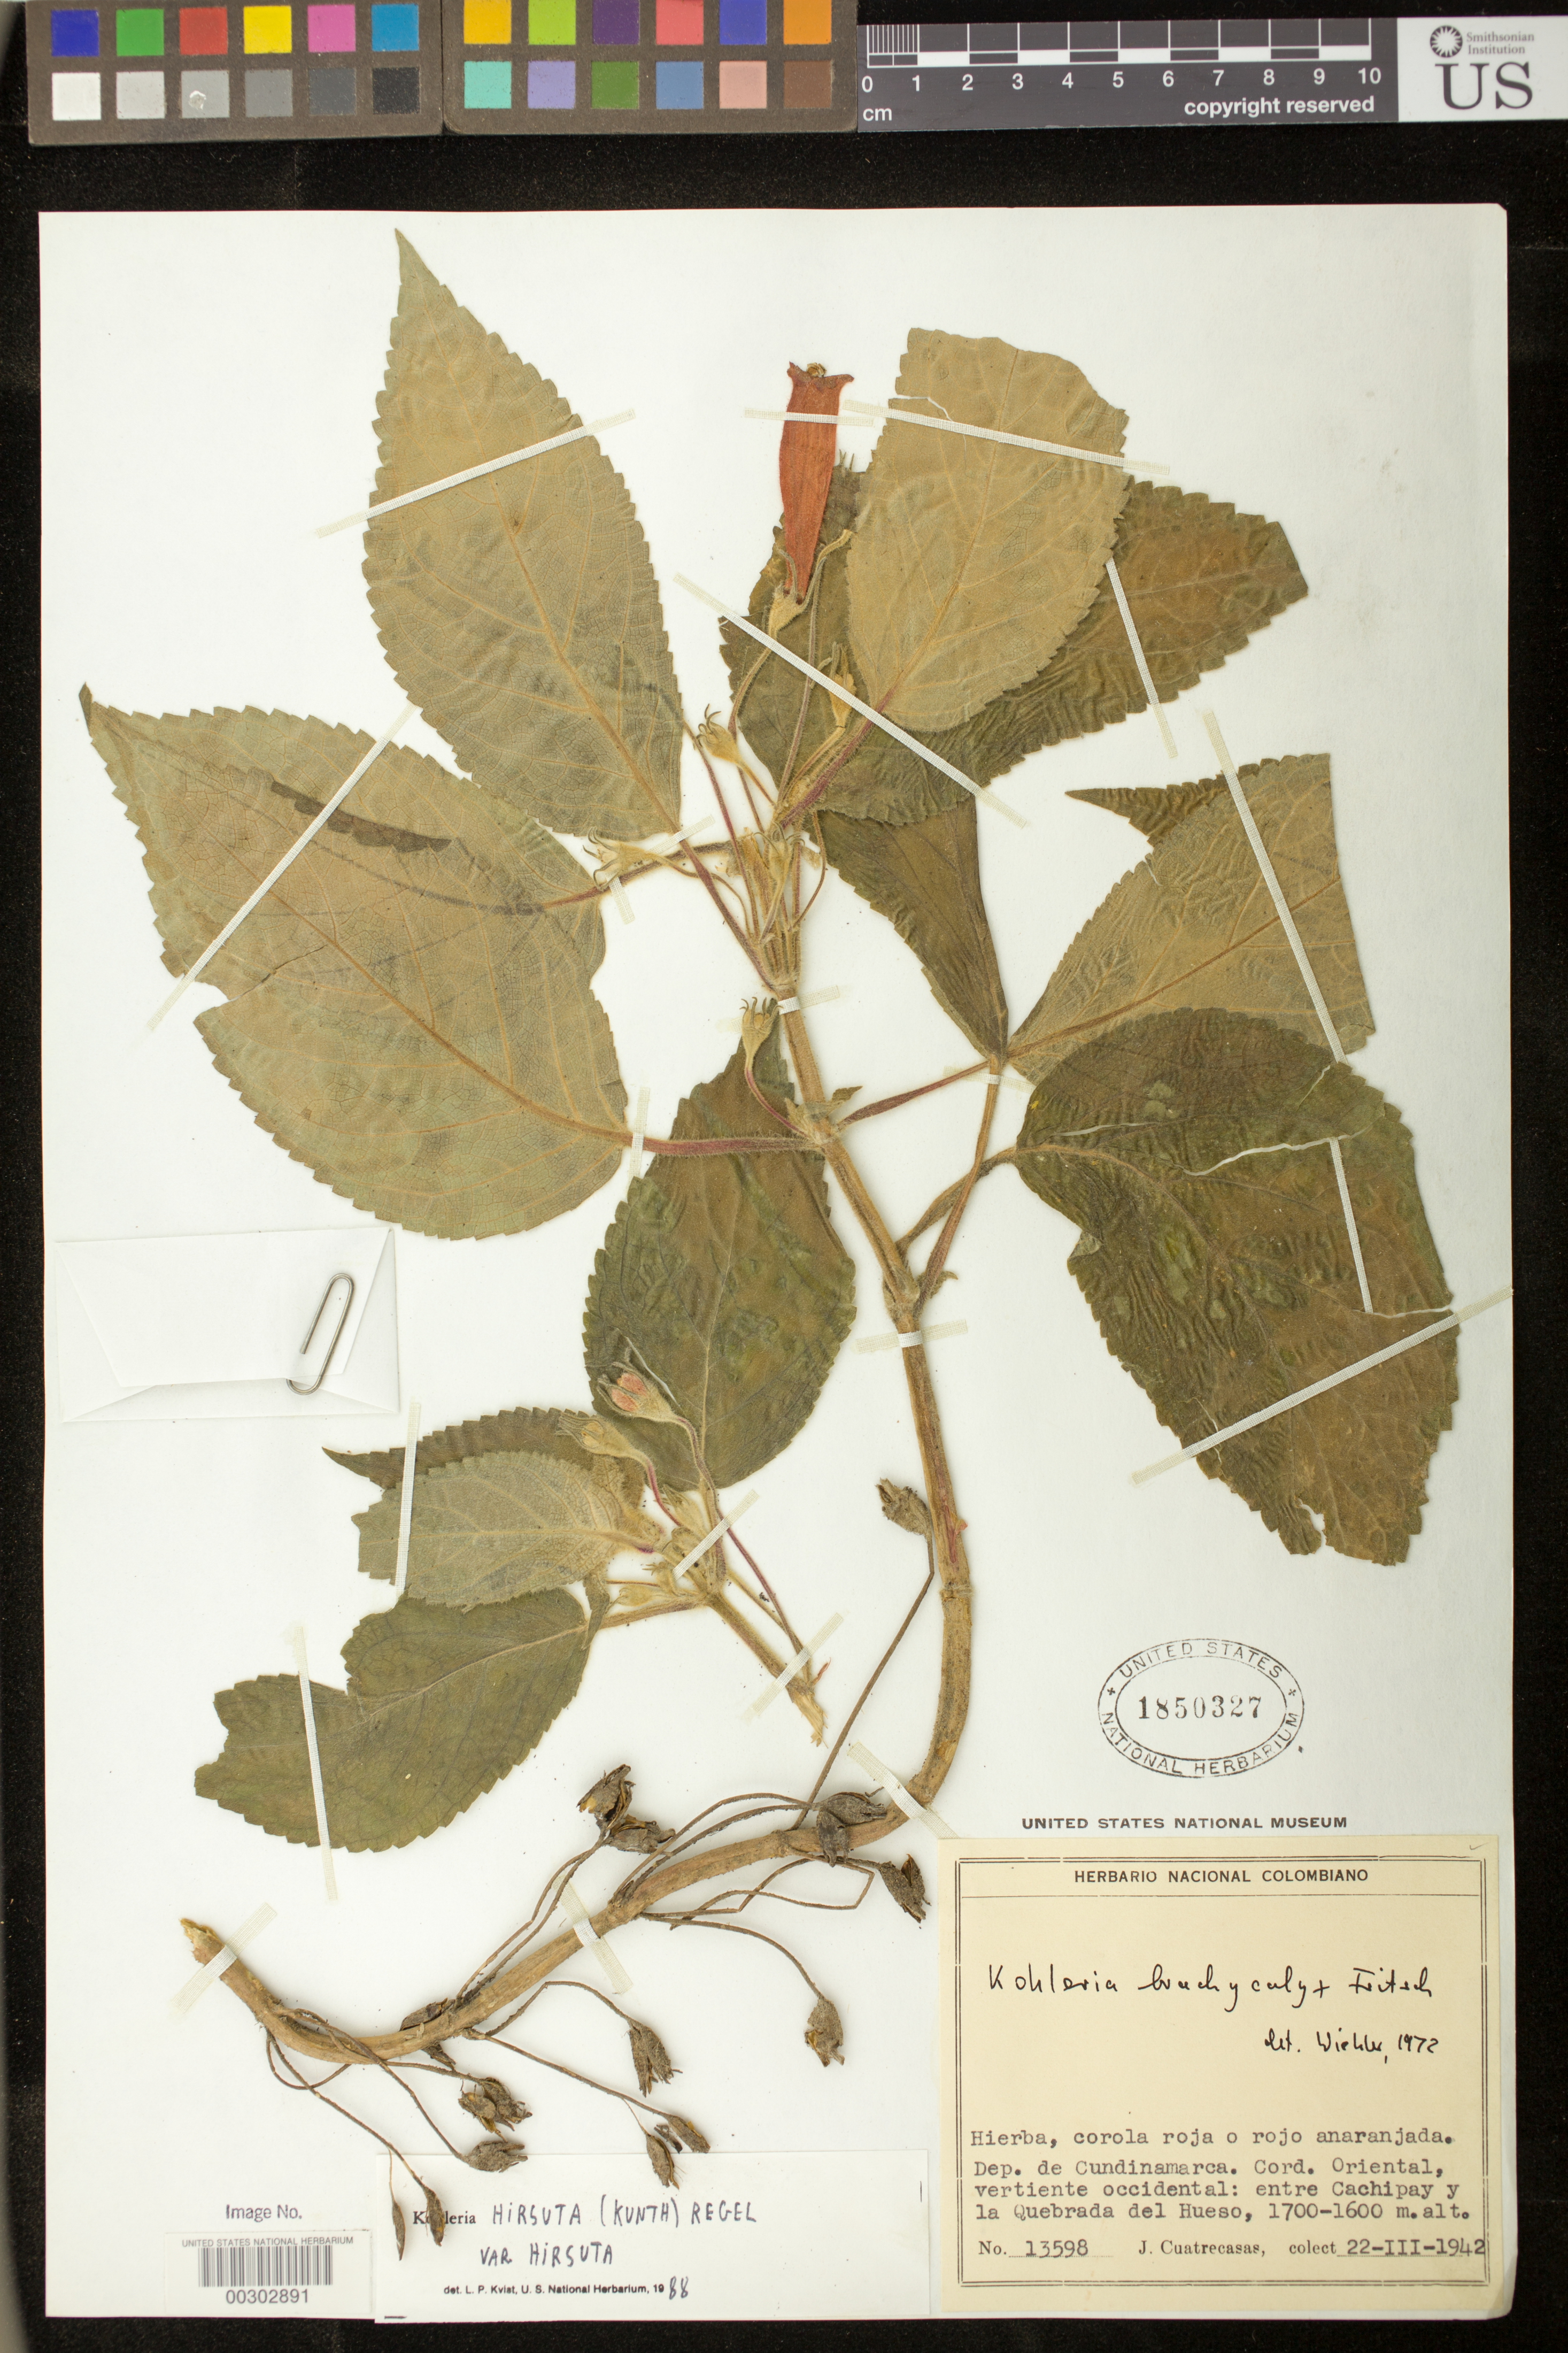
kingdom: Plantae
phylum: Tracheophyta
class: Magnoliopsida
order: Lamiales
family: Gesneriaceae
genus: Kohleria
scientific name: Kohleria hirsuta var. hirsuta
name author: (Kunth) Regel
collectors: J. Cuatrecasas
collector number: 13598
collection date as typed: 22 Mar 1942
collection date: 1942-03-22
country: Colombia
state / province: Cundinamarca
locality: Cordillera Oriental, western slope, between Cachipay and Quebrada del Hueso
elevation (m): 1600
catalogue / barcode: US 1850327